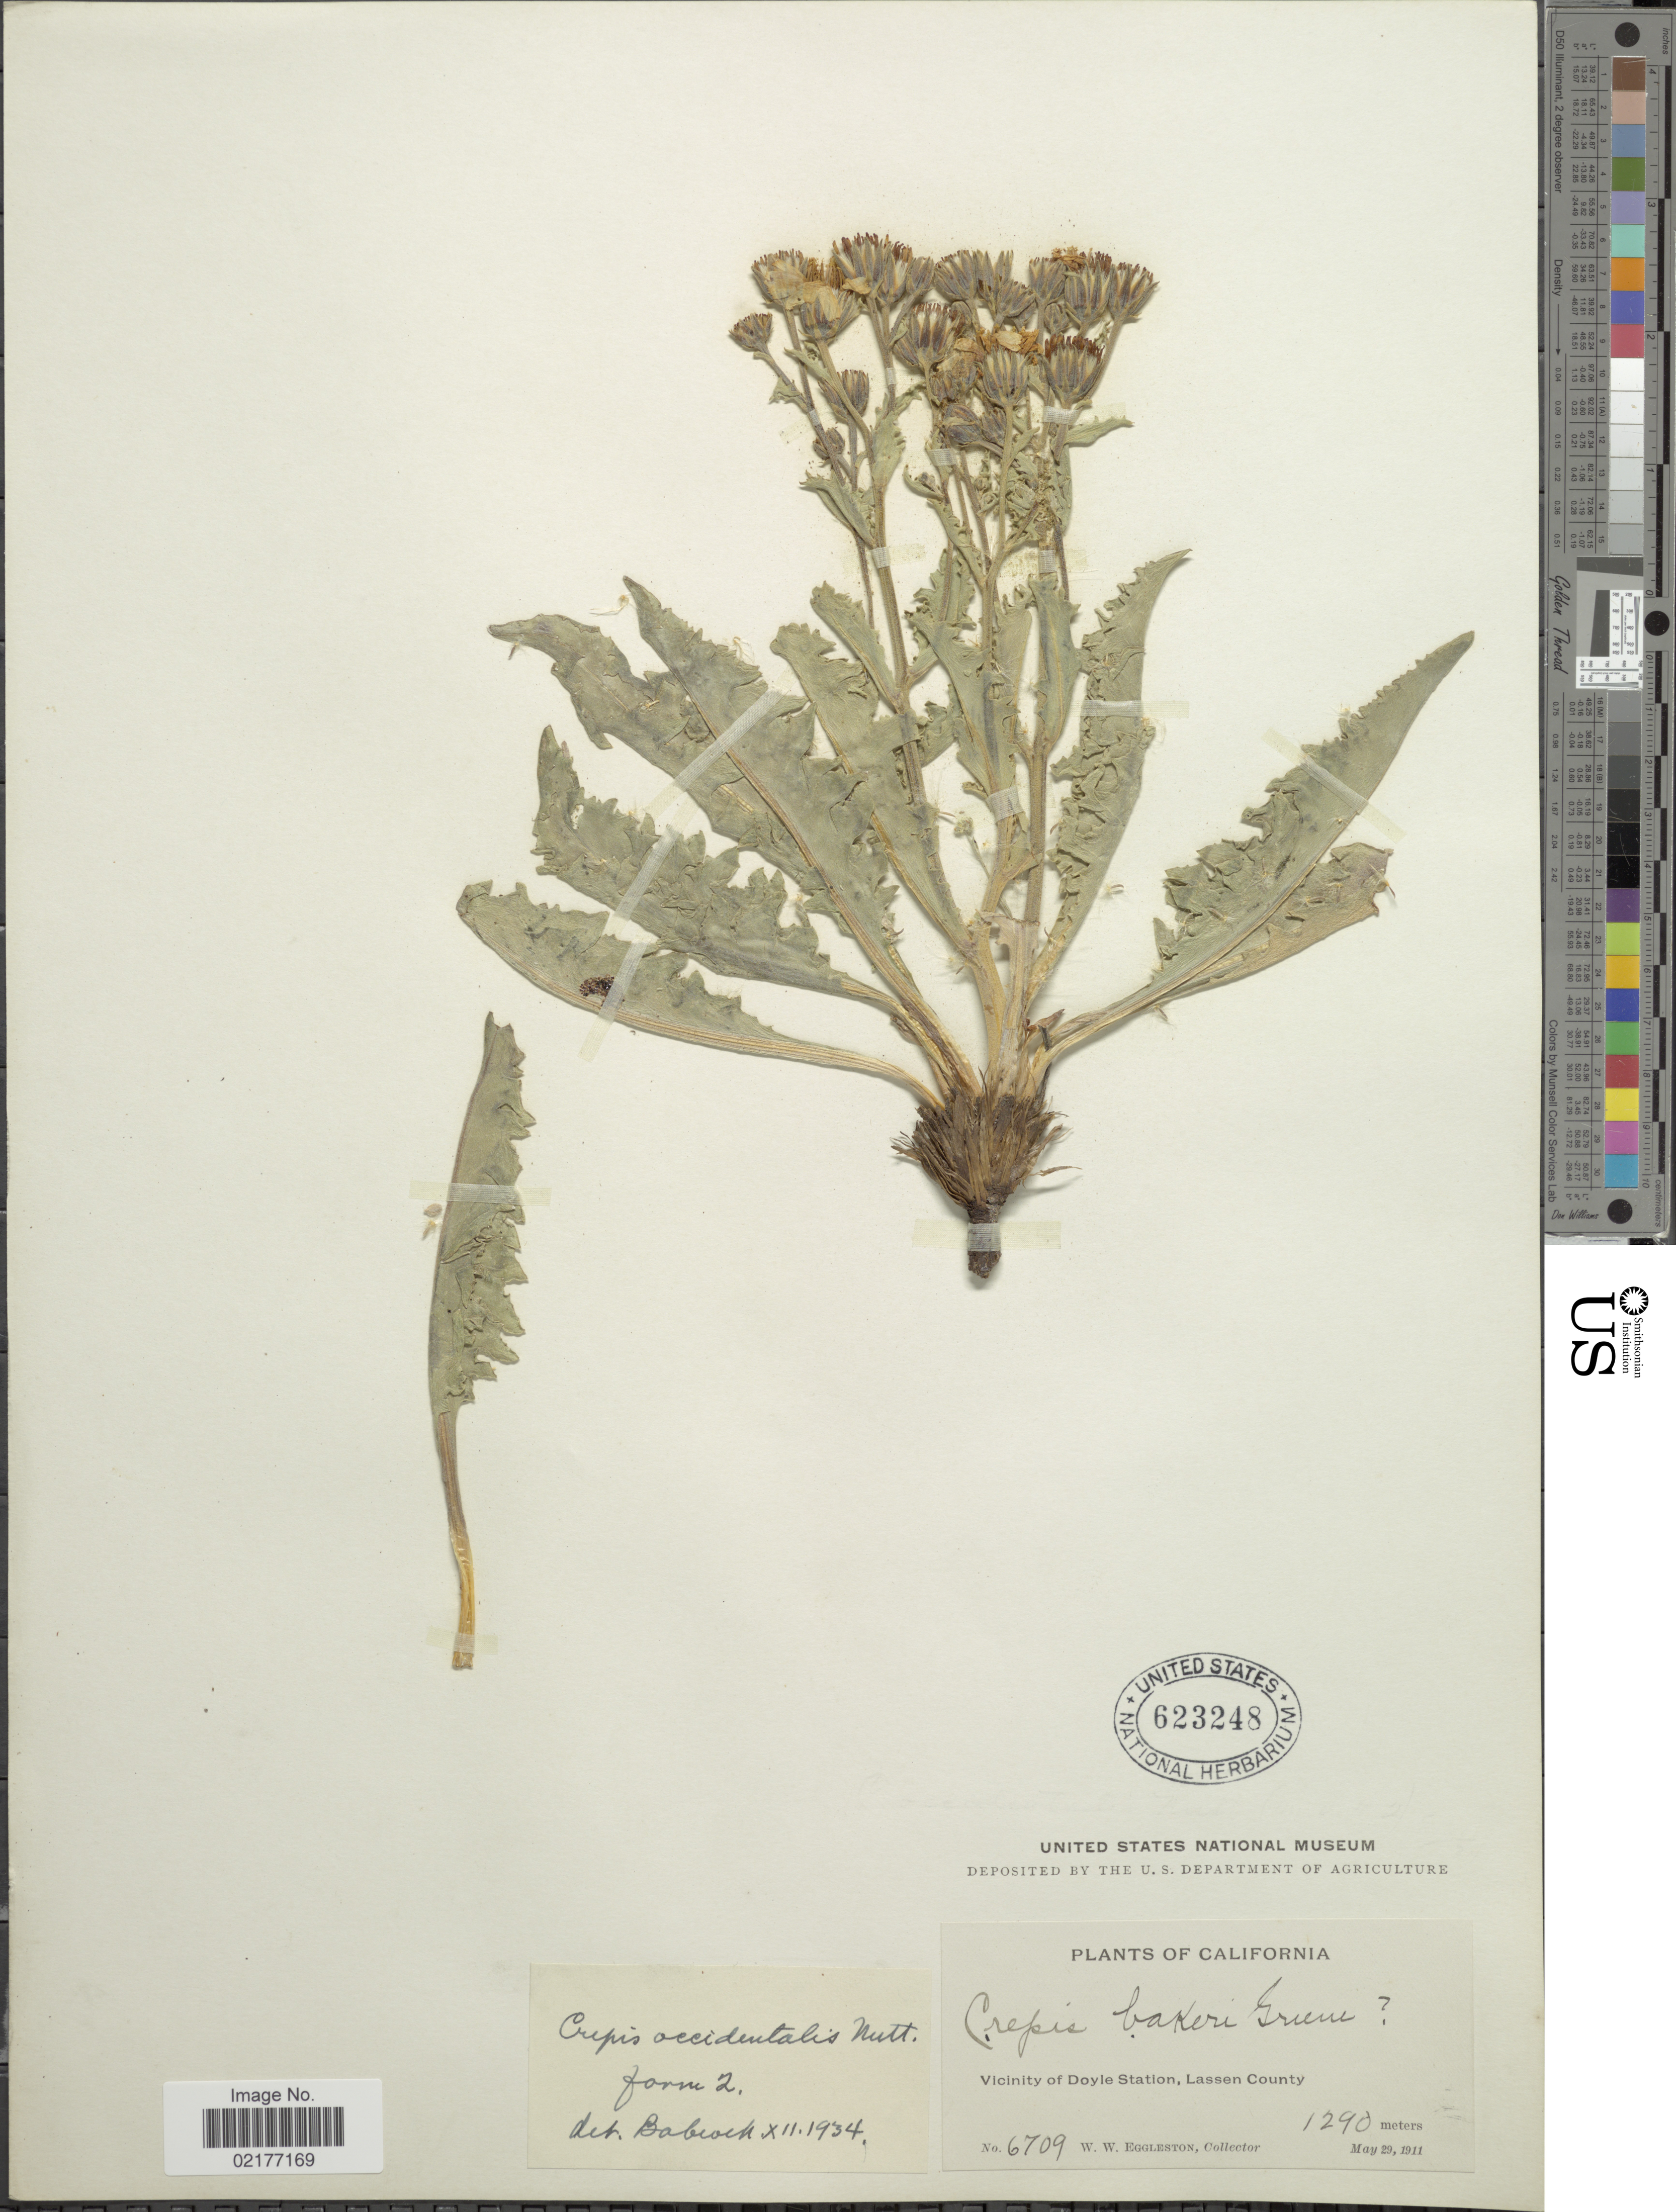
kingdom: Plantae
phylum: Tracheophyta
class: Magnoliopsida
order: Asterales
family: Asteraceae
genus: Crepis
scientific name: Crepis occidentalis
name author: Nutt.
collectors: W. W. Eggleston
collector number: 6709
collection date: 1911-05-29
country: United States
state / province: California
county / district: Lassen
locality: Vicinity of Doyle Station, Lassen County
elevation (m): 1290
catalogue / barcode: US 623248